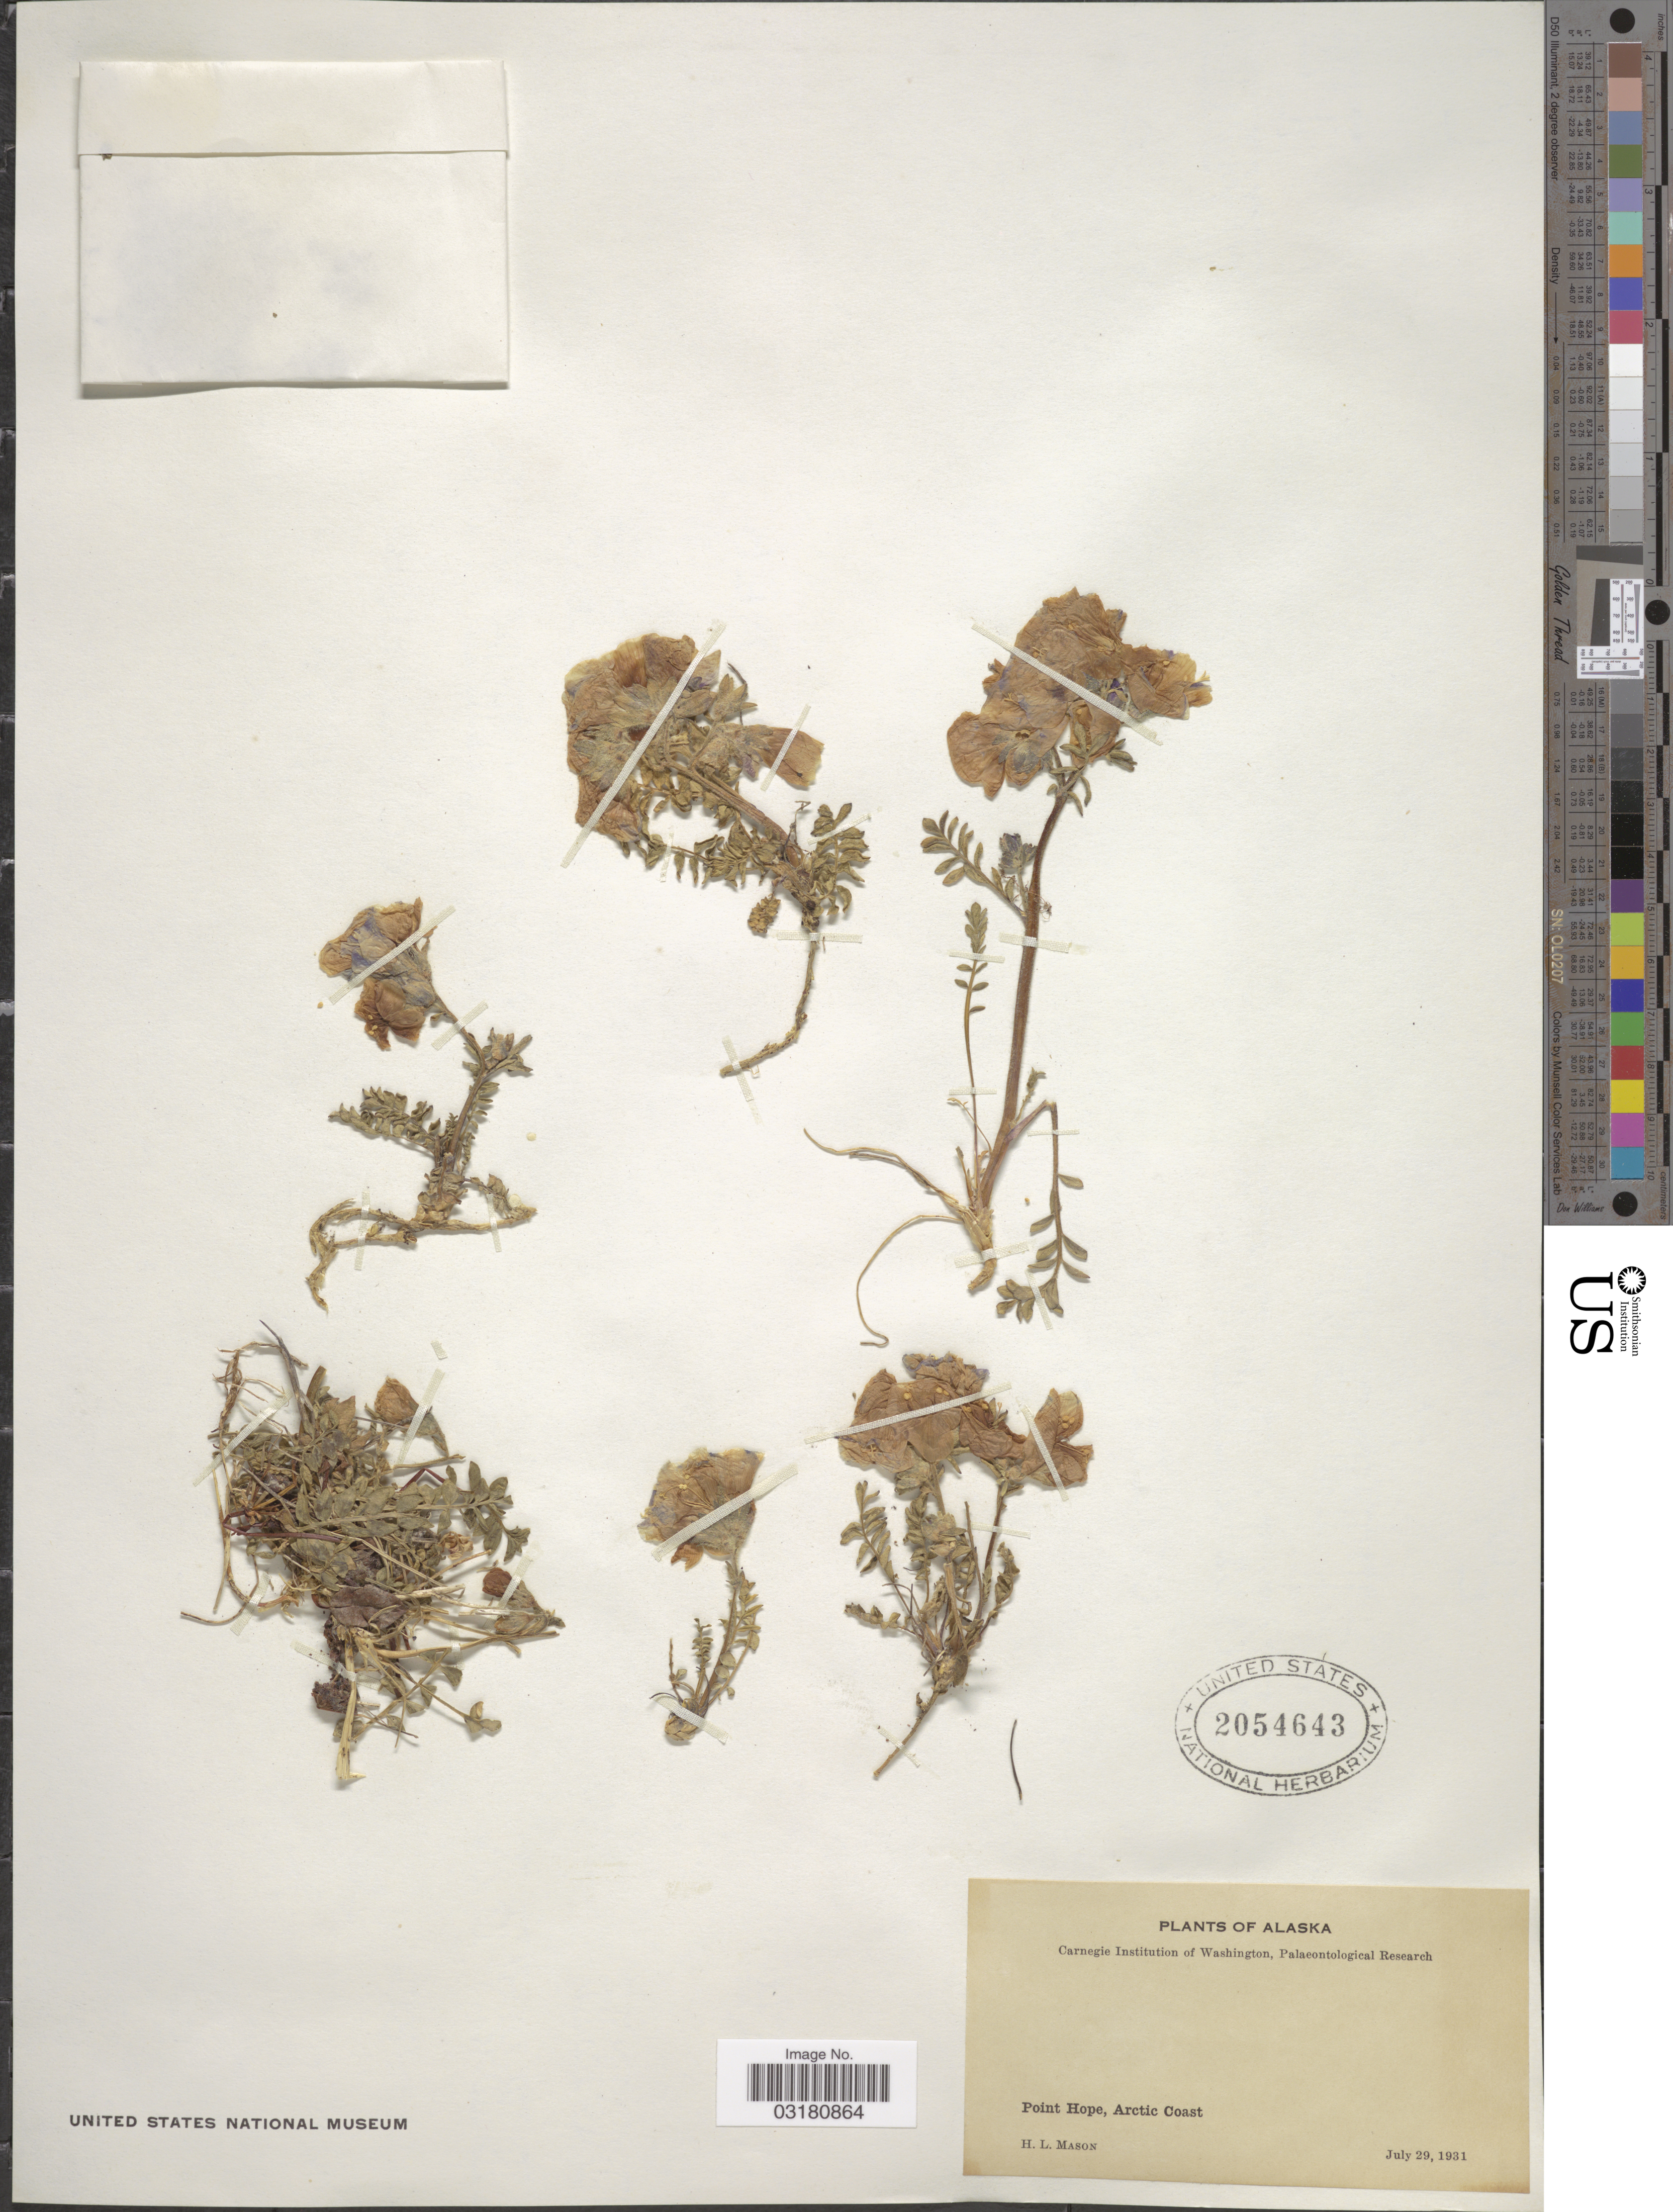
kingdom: Plantae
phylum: Tracheophyta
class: Magnoliopsida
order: Ericales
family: Polemoniaceae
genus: Polemonium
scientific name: Polemonium caeruleum subsp. villosum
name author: (Rudolph ex Georgi) Brand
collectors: H. L. Mason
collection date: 1931-07-29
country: United States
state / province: Alaska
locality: Point Hope, Arctic Coast.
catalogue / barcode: US 2054643